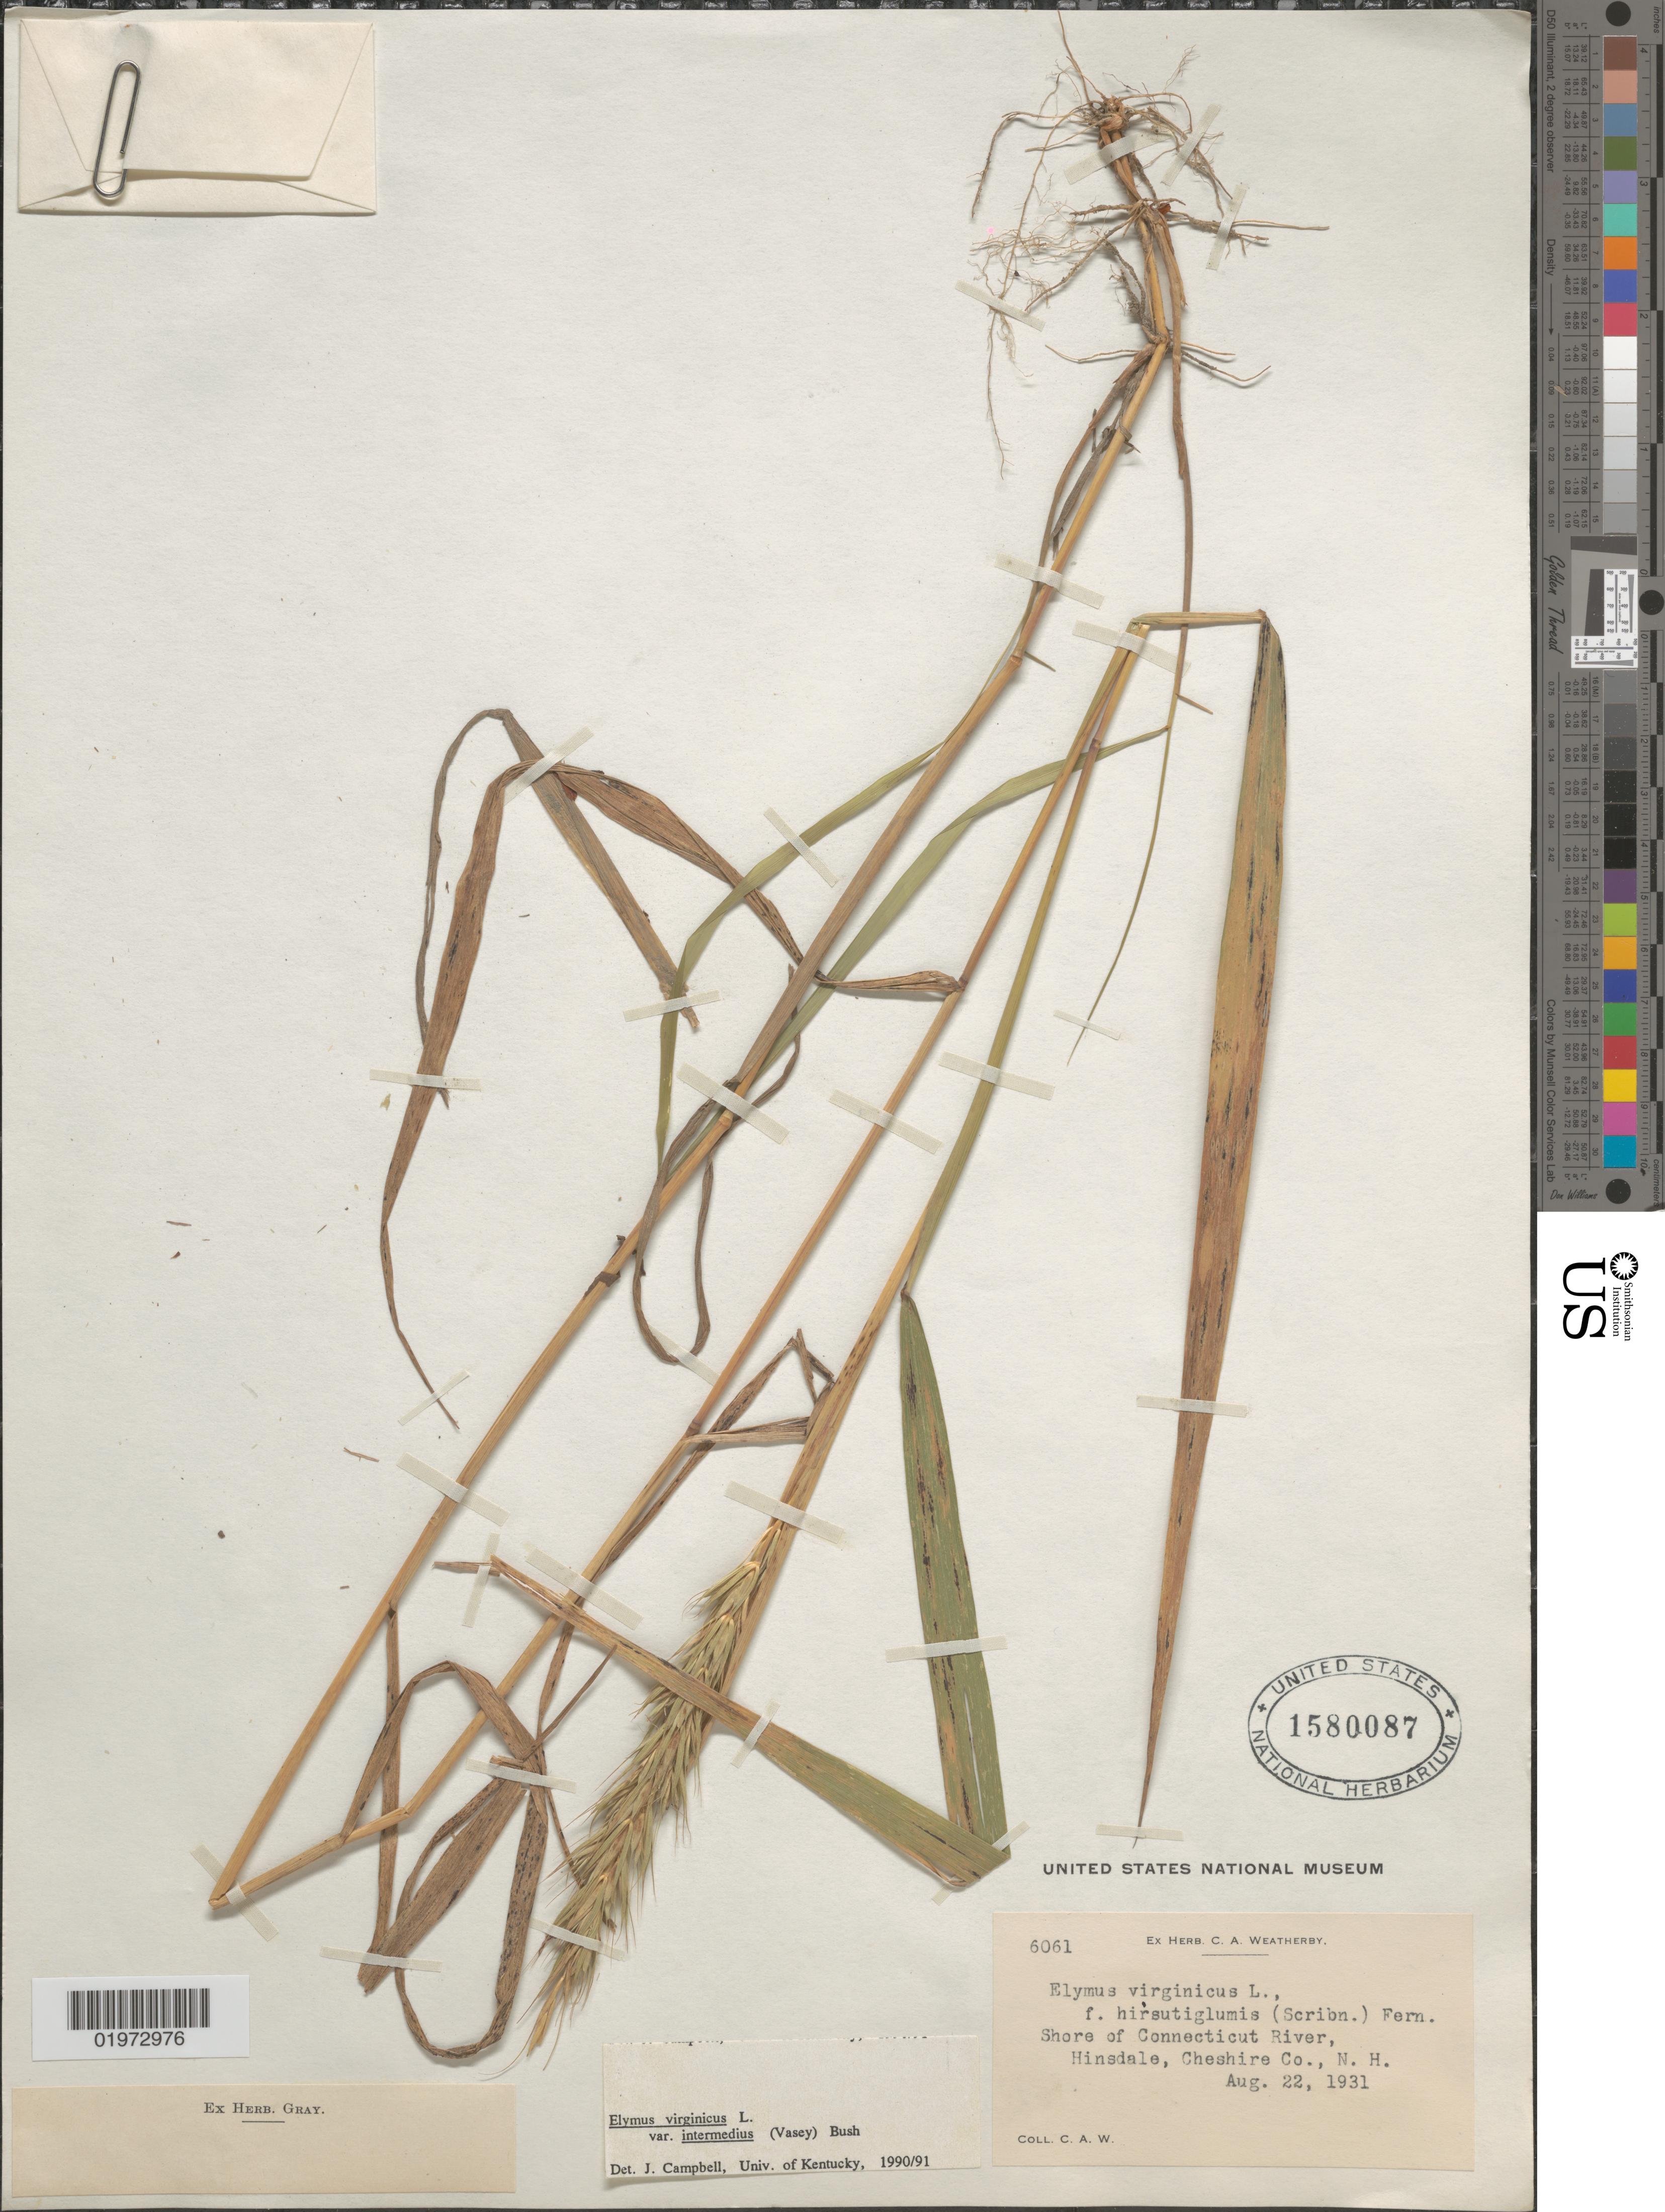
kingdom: Plantae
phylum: Tracheophyta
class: Liliopsida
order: Poales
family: Poaceae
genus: Elymus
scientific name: Elymus virginicus var. intermedius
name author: L.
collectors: C. A. Weatherby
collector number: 6061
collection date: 1931-08-22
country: United States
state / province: New Hampshire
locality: Shore of Connecticut River. Hinsdale, Cheshire Co.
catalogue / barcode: US 1580087